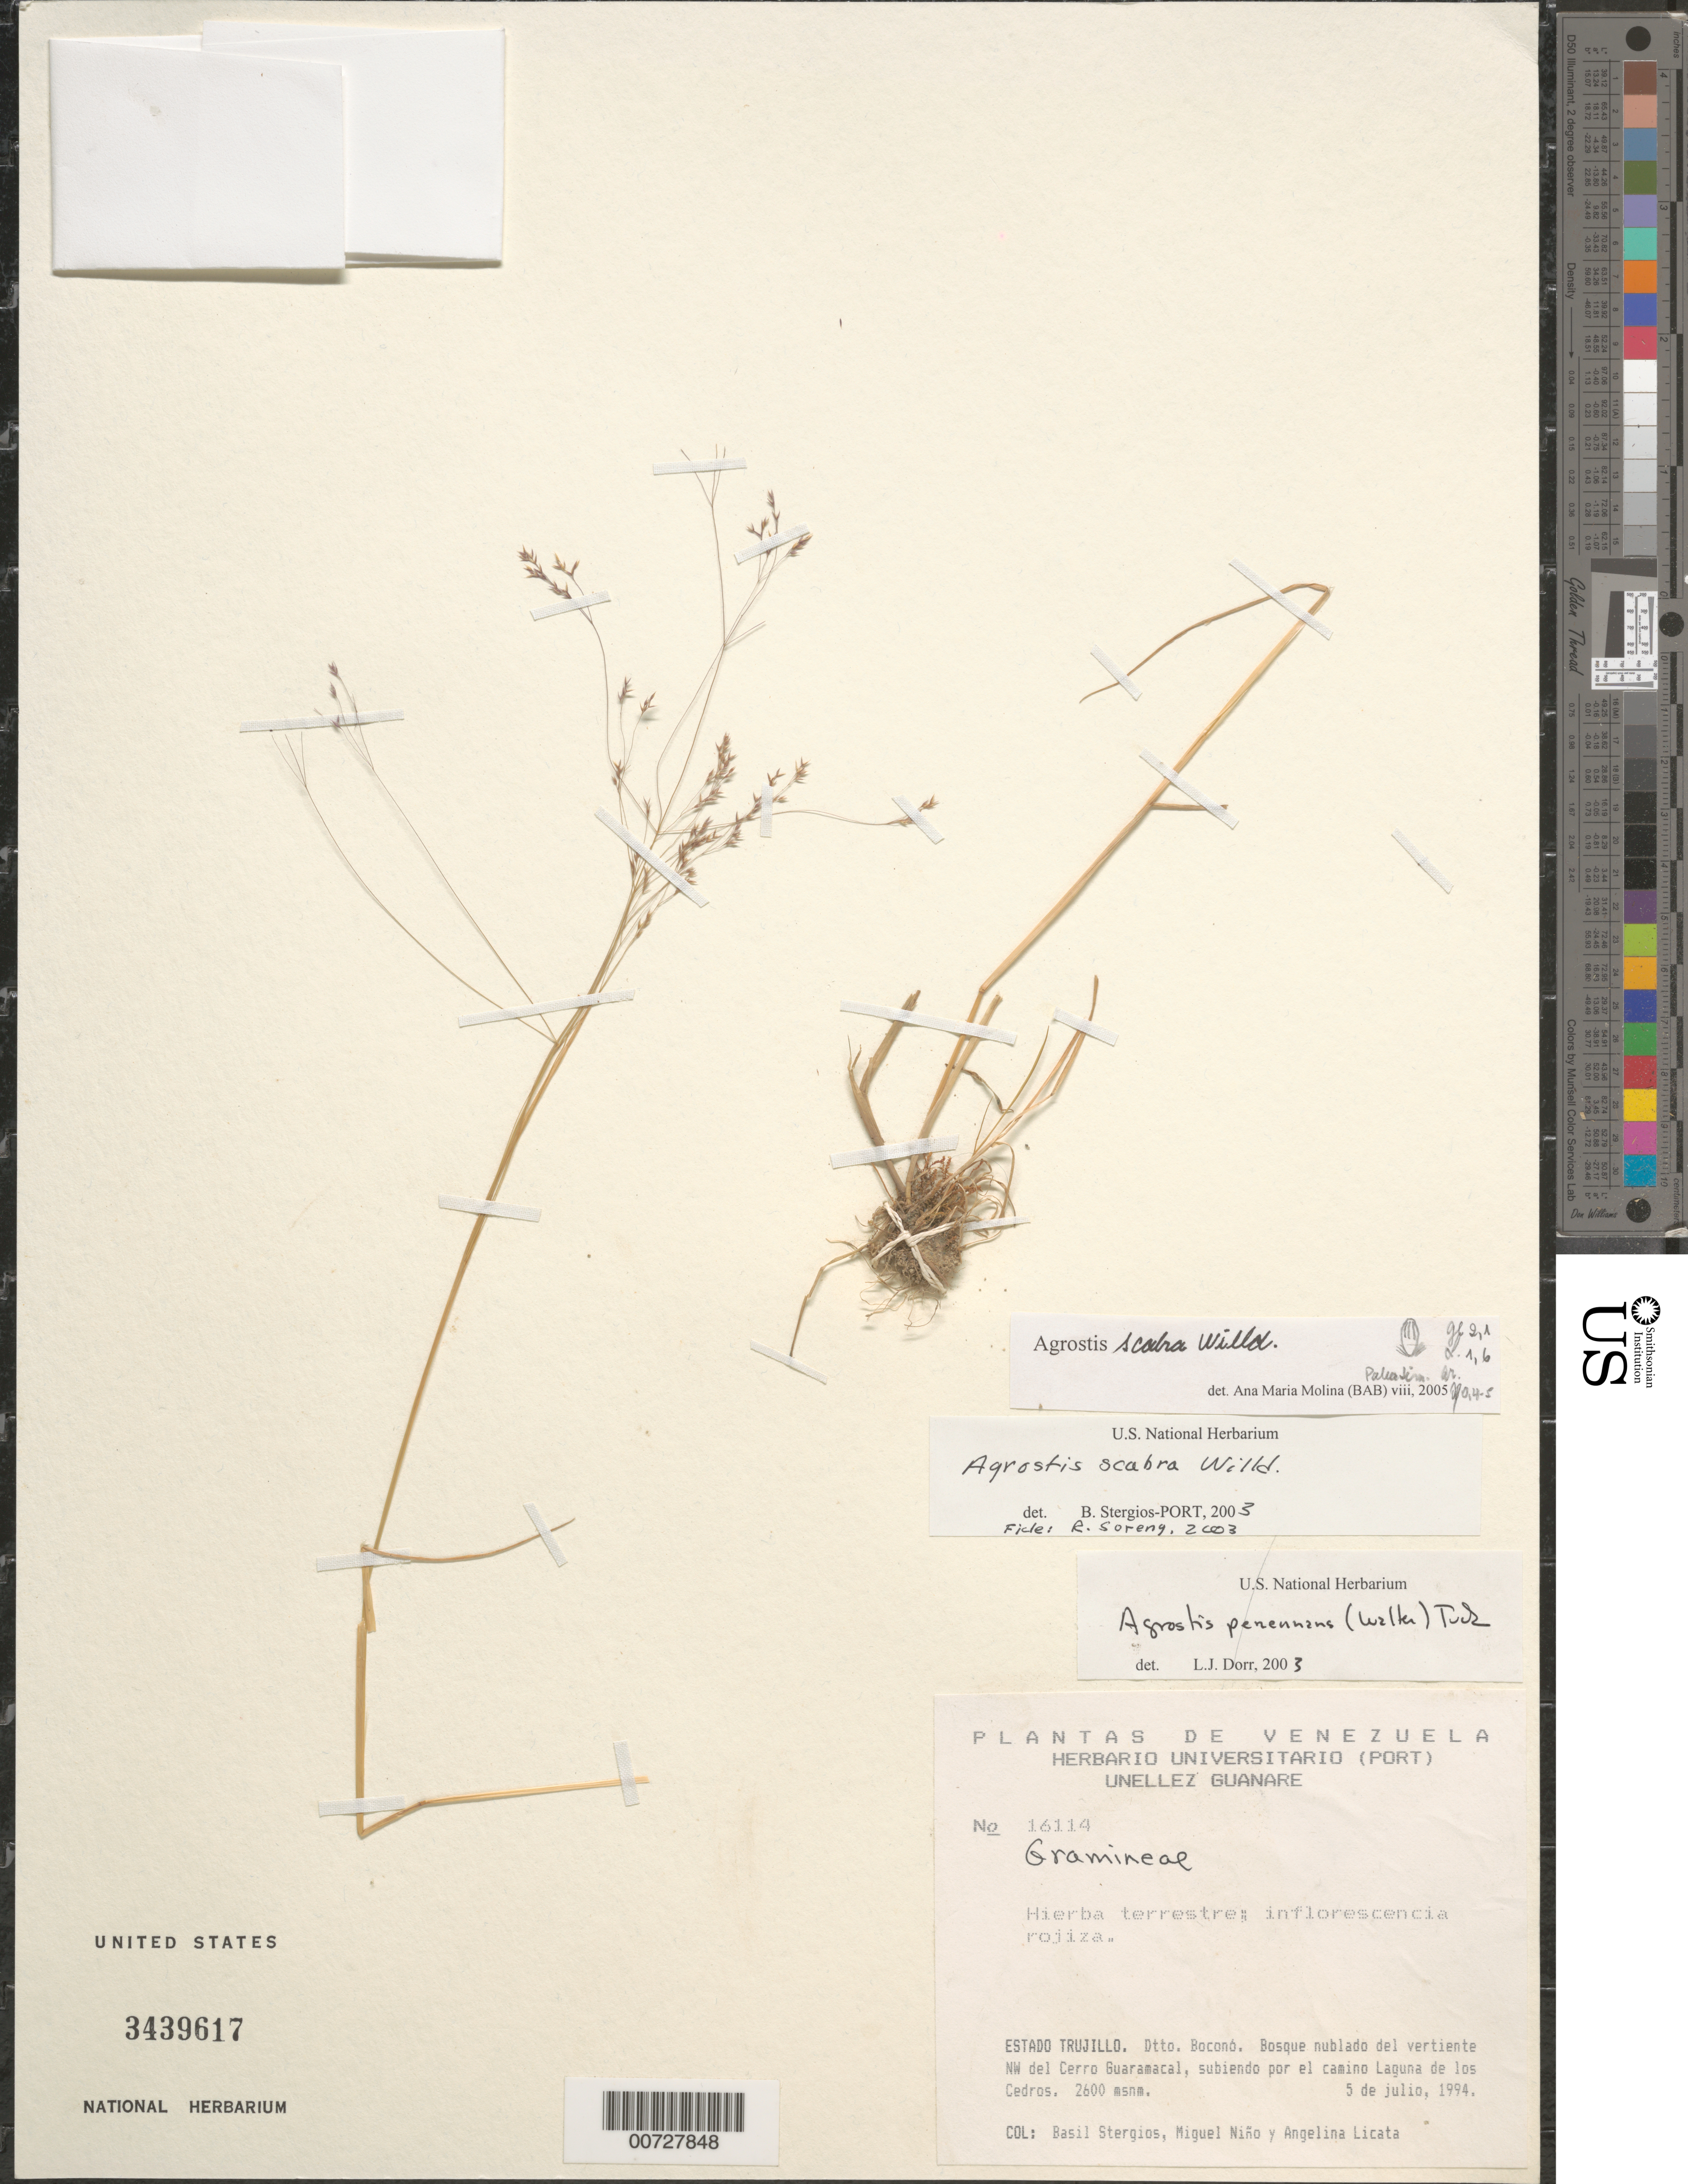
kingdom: Plantae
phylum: Tracheophyta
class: Liliopsida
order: Poales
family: Poaceae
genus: Agrostis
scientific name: Agrostis scabra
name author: Willd.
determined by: Molina, Ana M. de R.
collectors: B. G. Stergios, S. M. Niño & A. Licata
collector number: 16114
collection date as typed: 05 Jul 1994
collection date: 1994-07-05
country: Venezuela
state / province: Trujillo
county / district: Boconó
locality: Cerro Guaramacal, vertiente NW del subiendo por el camino Laguna de los Cedros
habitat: bosque nublado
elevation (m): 2600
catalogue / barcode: US 3439617